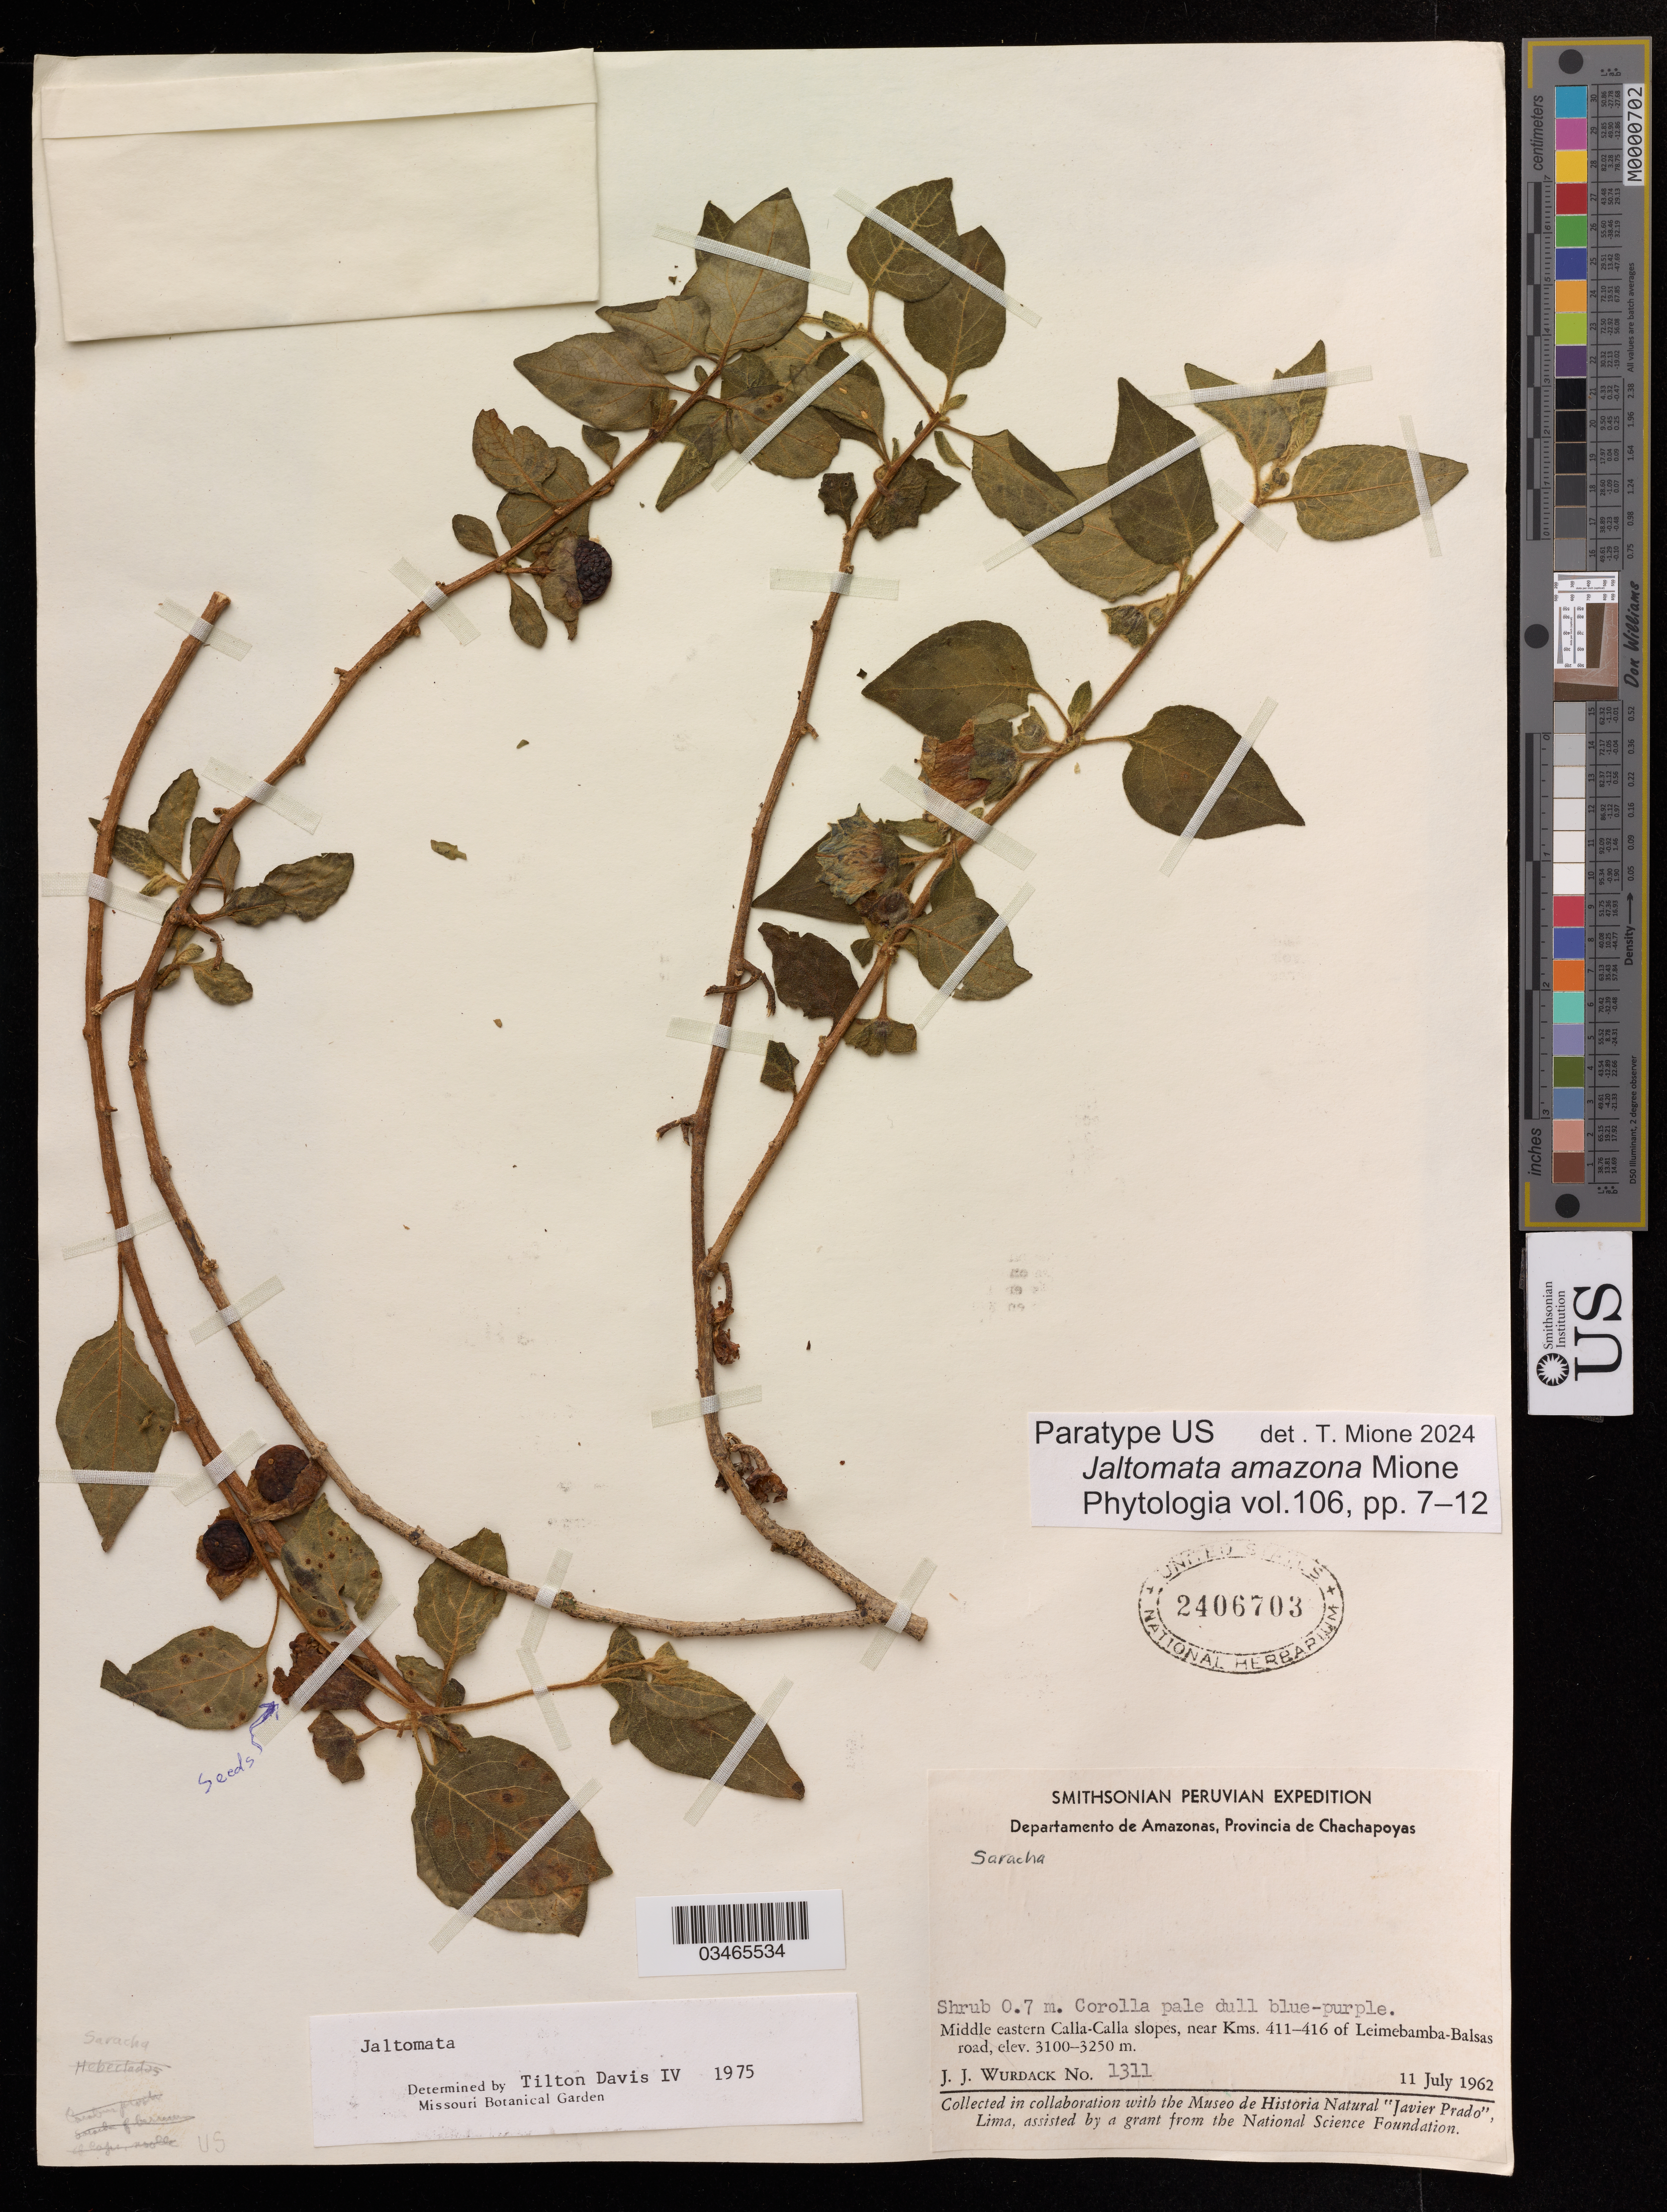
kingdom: Plantae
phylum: Tracheophyta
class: Magnoliopsida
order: Solanales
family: Solanaceae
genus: Jaltomata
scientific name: Jaltomata amazona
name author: Mione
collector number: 1311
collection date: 1962-07-11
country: Peru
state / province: Amazonas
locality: Middle eastern Calla-Calla slopes, near Kms. 411-416 of Leimebamba-Balsas road.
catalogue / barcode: US 2406703